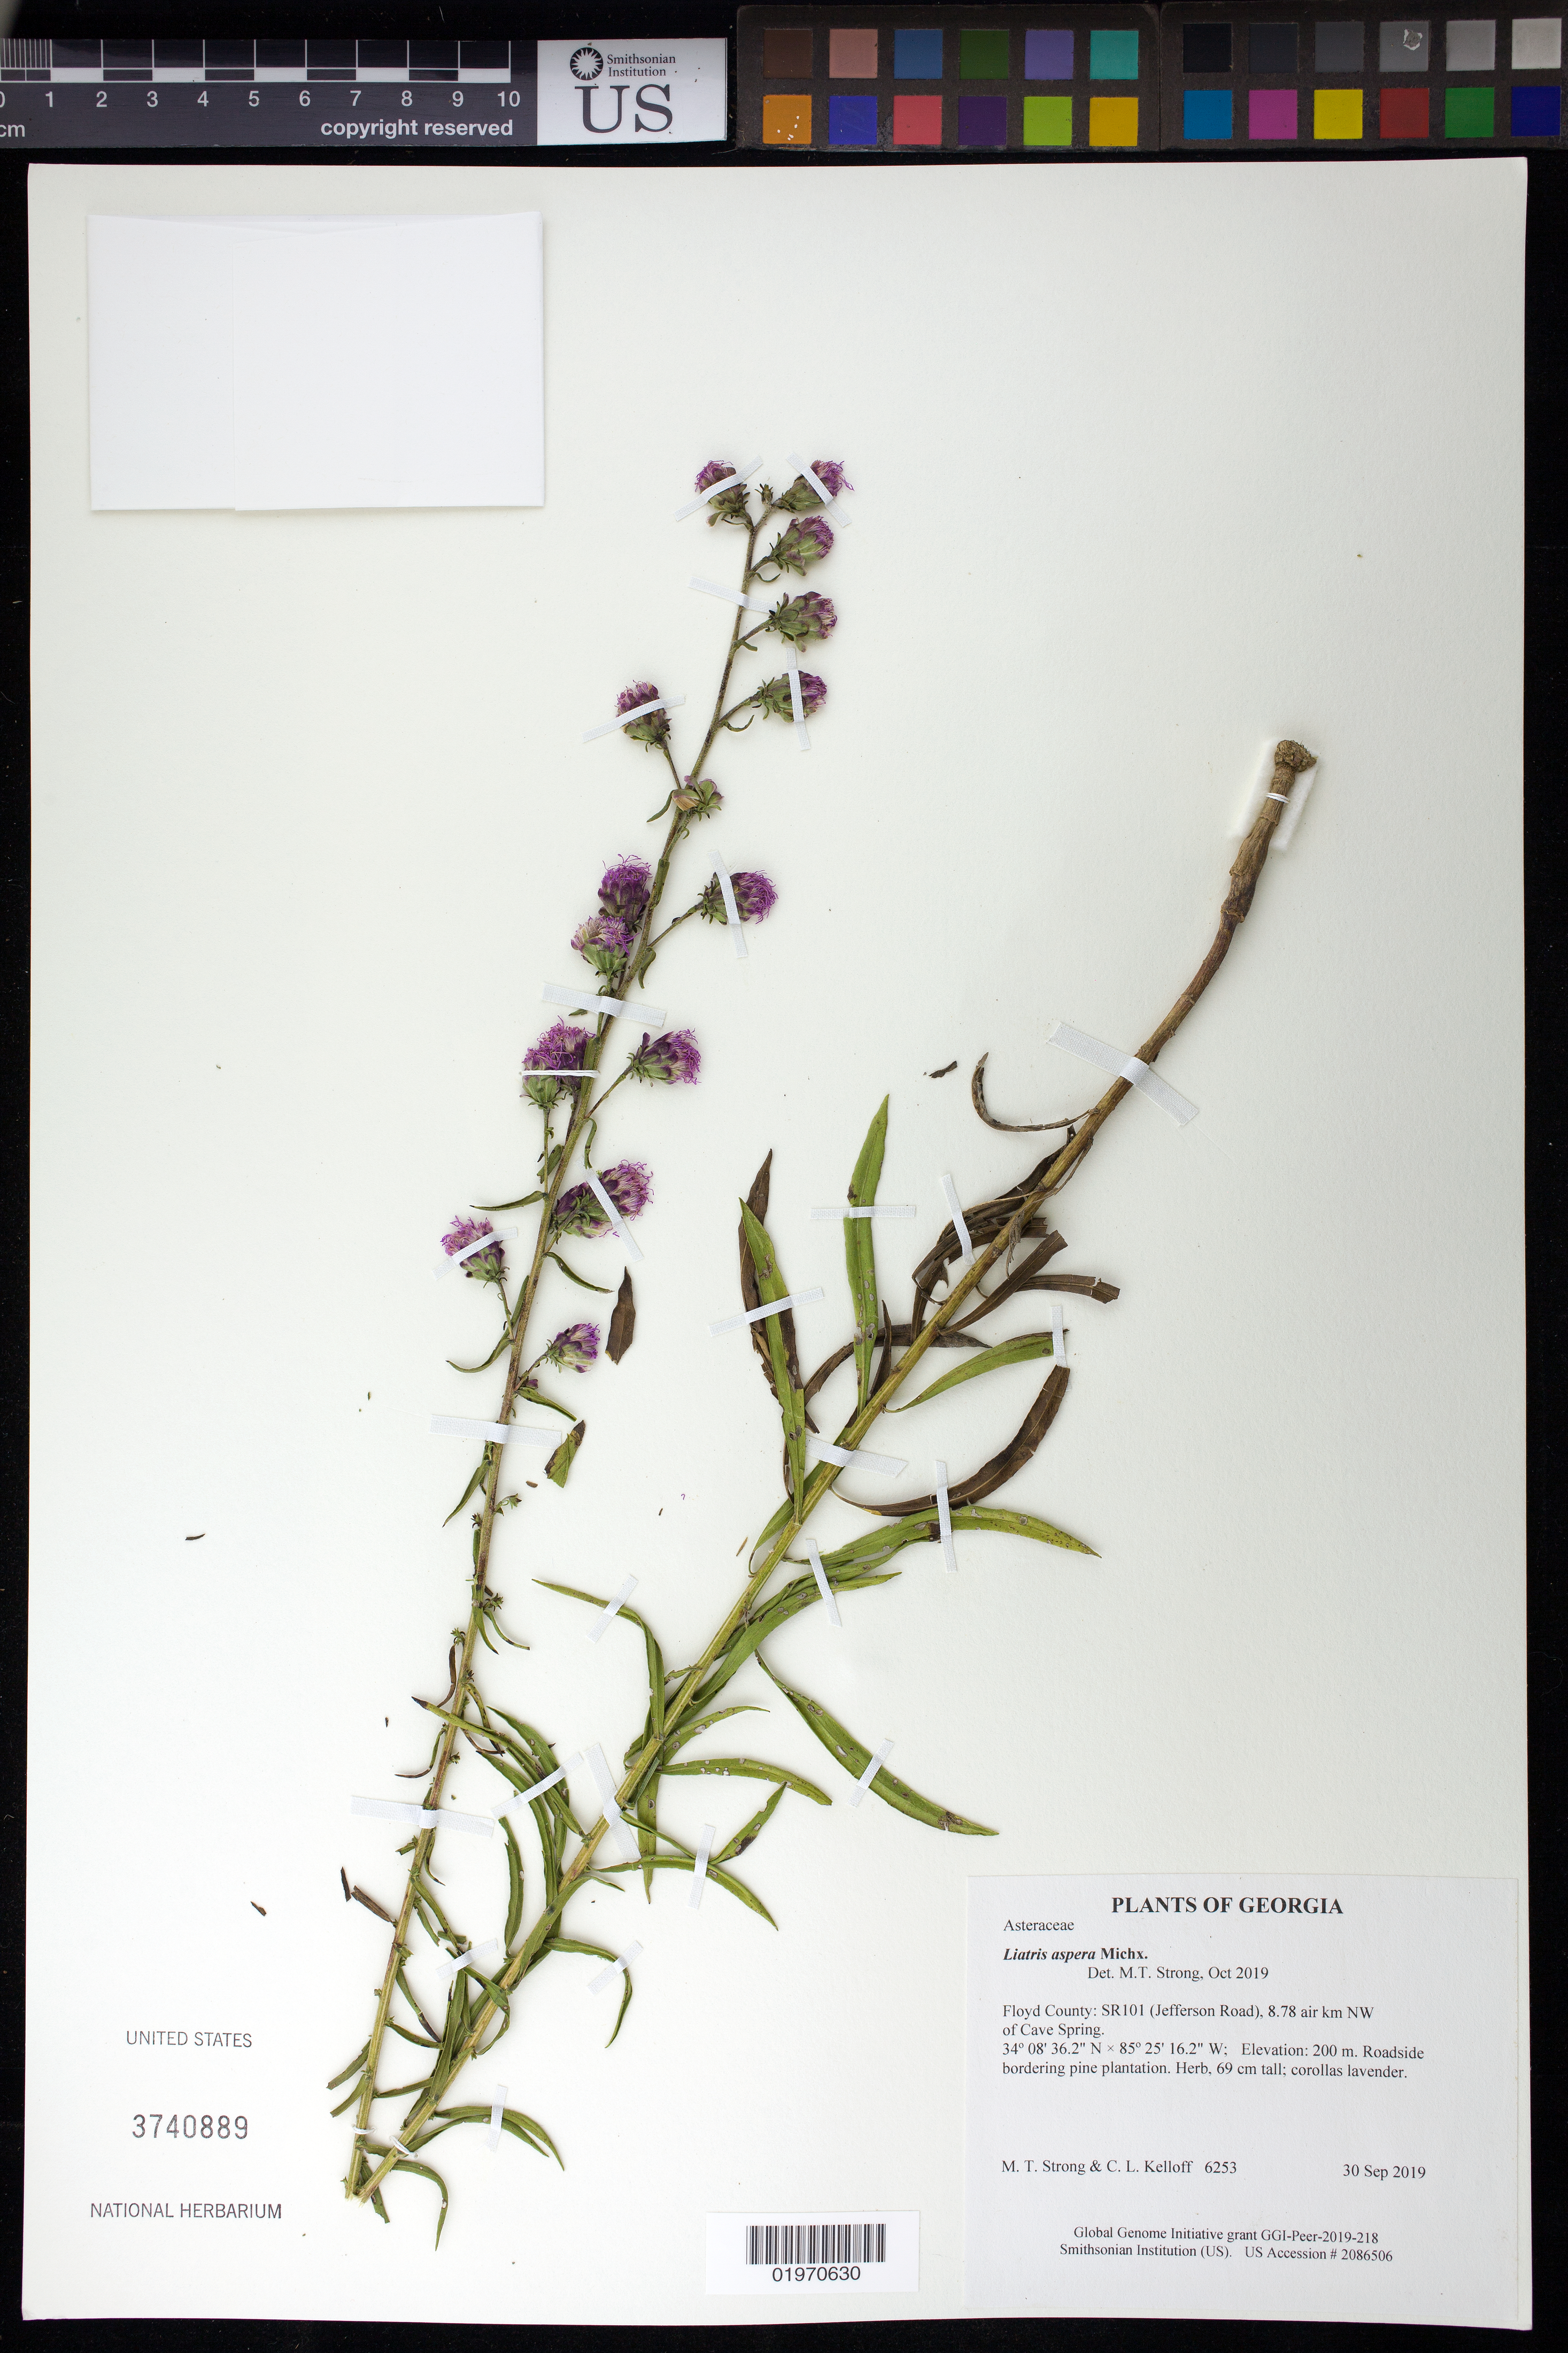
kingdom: Plantae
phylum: Tracheophyta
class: Magnoliopsida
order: Asterales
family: Asteraceae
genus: Liatris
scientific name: Liatris aspera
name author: Michx.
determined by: Strong, Mark T., (BOT), Smithsonian Institution - National Museum of Natural History (UNITED STATES)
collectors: M. T. Strong & C. L. Kelloff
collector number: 6253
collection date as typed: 30 Sep 2019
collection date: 2019-09-30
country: United States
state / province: Georgia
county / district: Floyd County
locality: SR101 (Jefferson Road), 8.78 air km NW of Cave Spring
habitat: Roadside bordering pine plantation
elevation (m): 200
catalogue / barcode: US 3740889